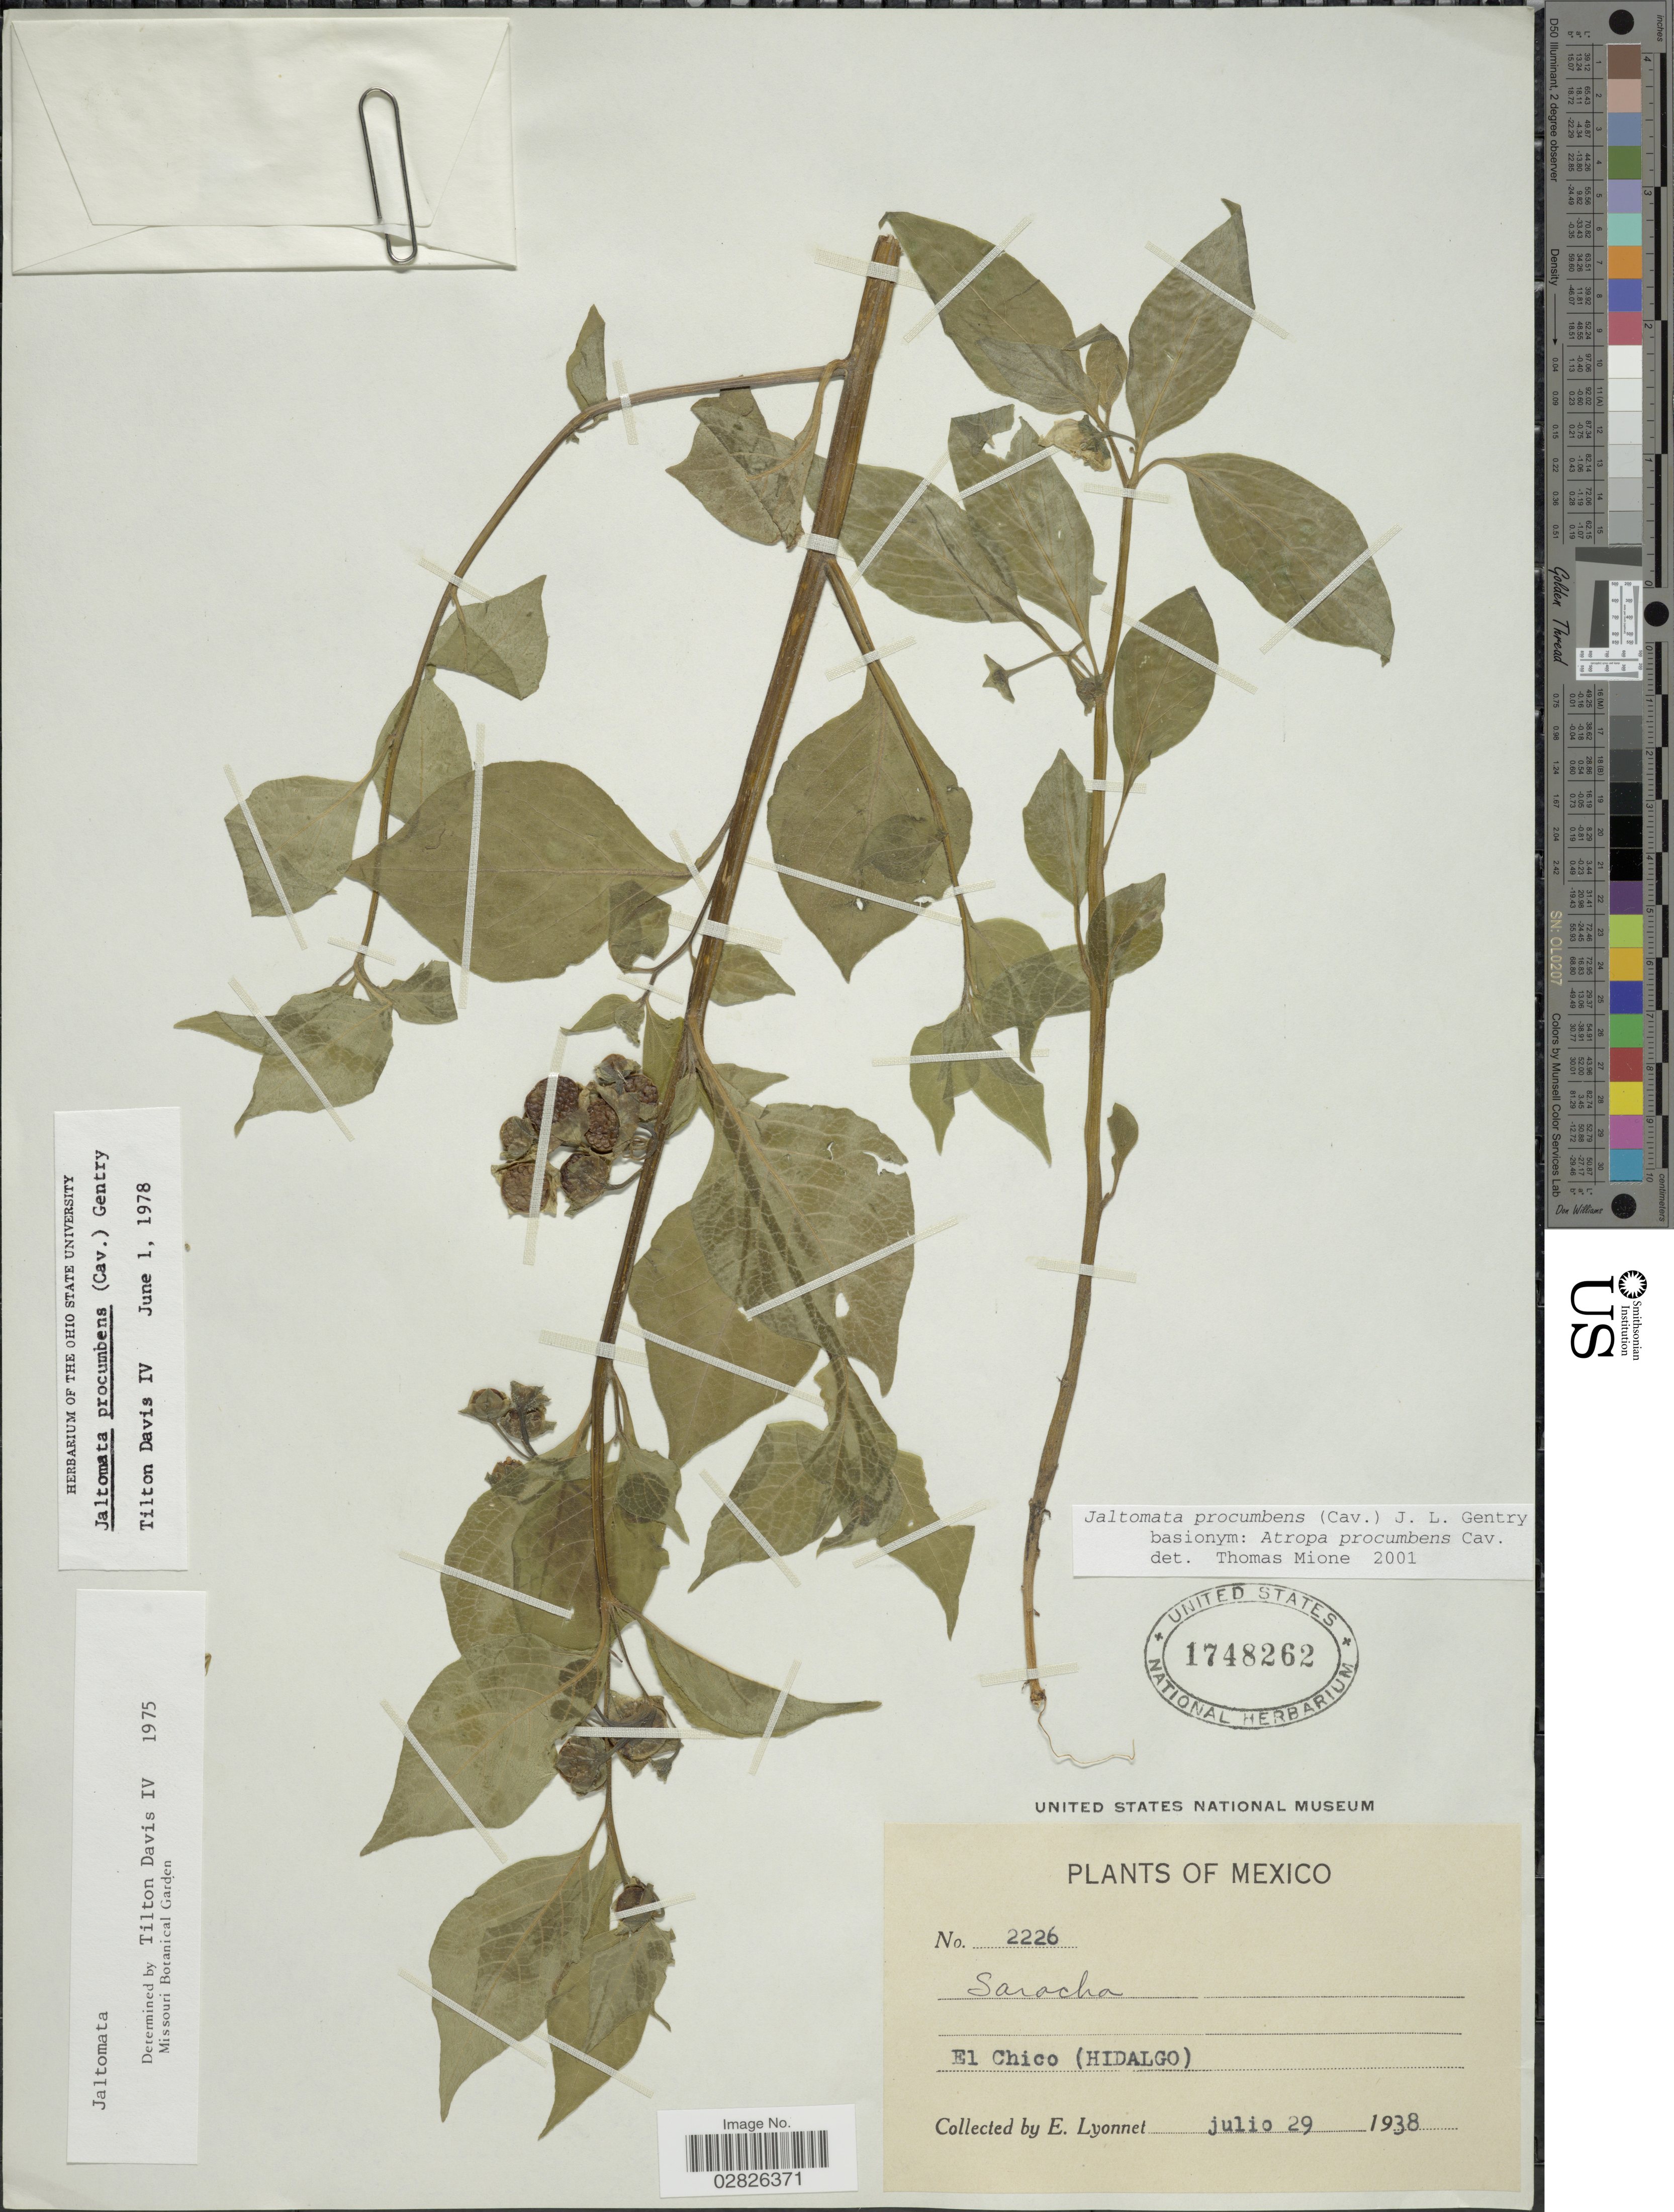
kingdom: Plantae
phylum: Tracheophyta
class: Magnoliopsida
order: Solanales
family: Solanaceae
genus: Jaltomata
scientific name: Jaltomata procumbens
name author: (Cav.) J.L. Gentry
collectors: E. Lyonnet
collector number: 2226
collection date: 1938-07-29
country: Mexico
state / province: Hidalgo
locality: El Chico.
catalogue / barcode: US 1748262